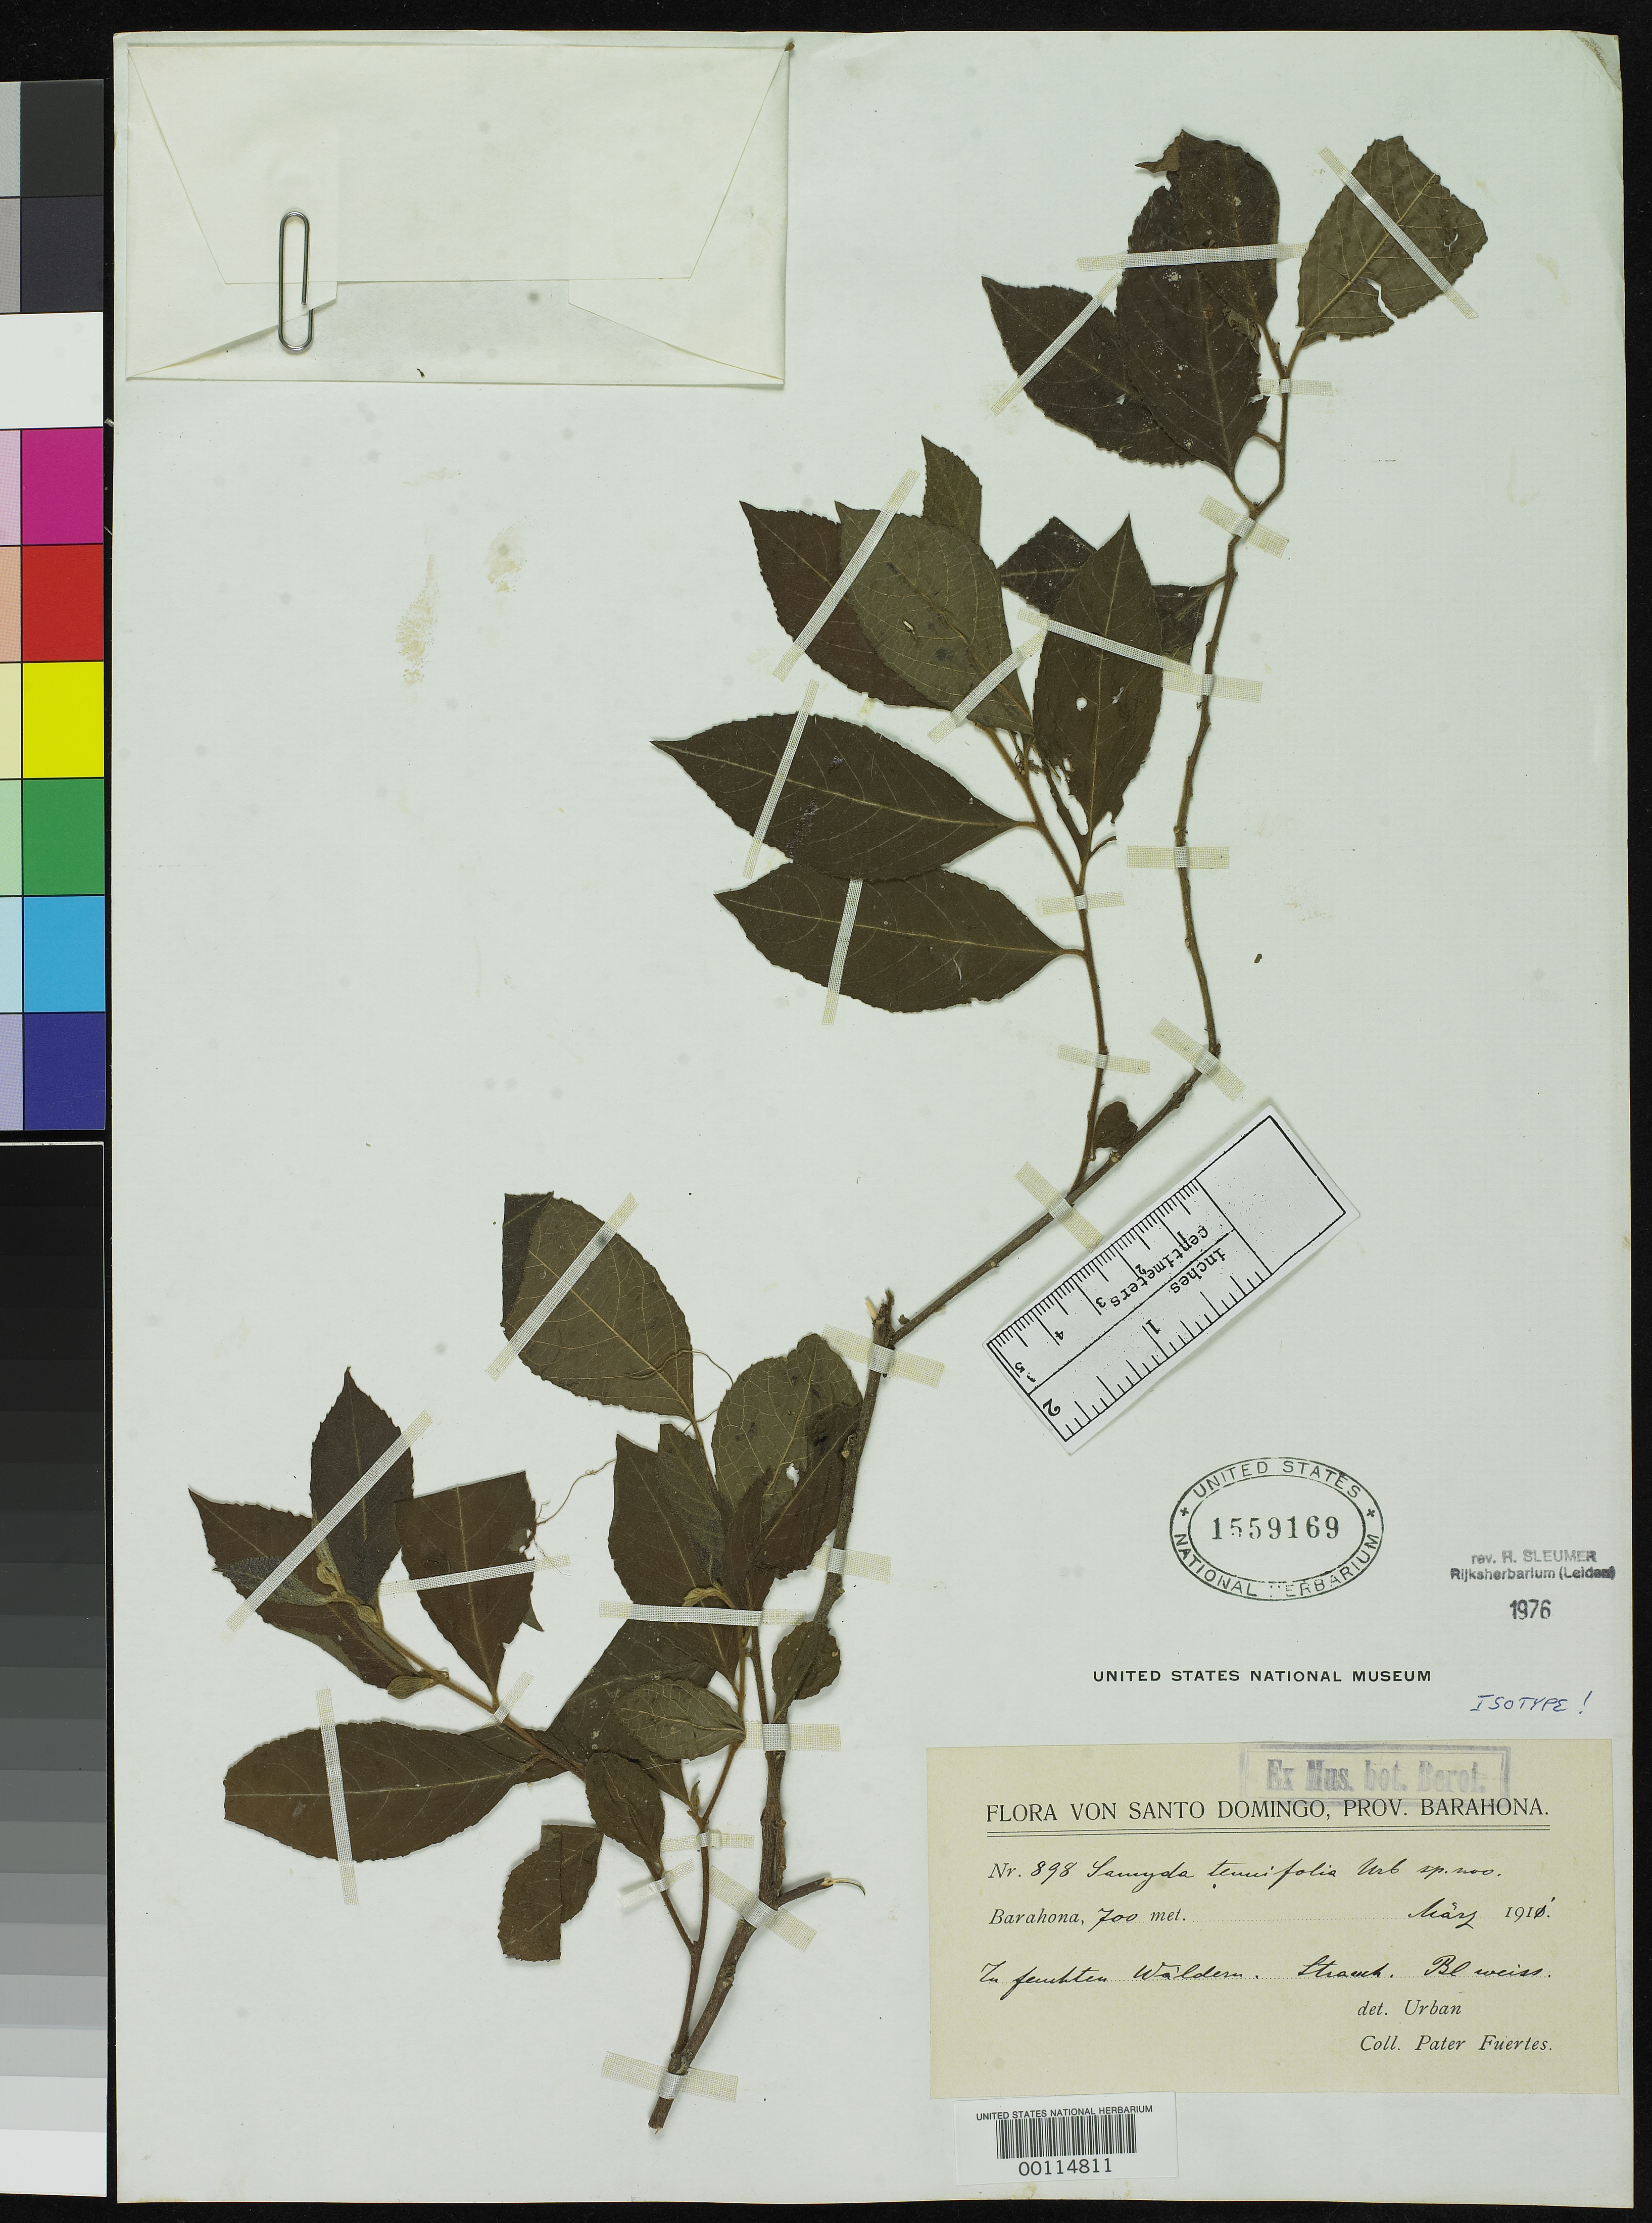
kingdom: Plantae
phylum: Tracheophyta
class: Magnoliopsida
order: Malpighiales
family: Salicaceae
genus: Samyda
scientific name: Samyda tenuifolia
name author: Urb.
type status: Isotype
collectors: M. D. Fuertes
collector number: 898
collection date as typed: May 1911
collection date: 1911-05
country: Dominican Republic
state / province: Barahona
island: Hispaniola Island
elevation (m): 700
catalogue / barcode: US 1559169